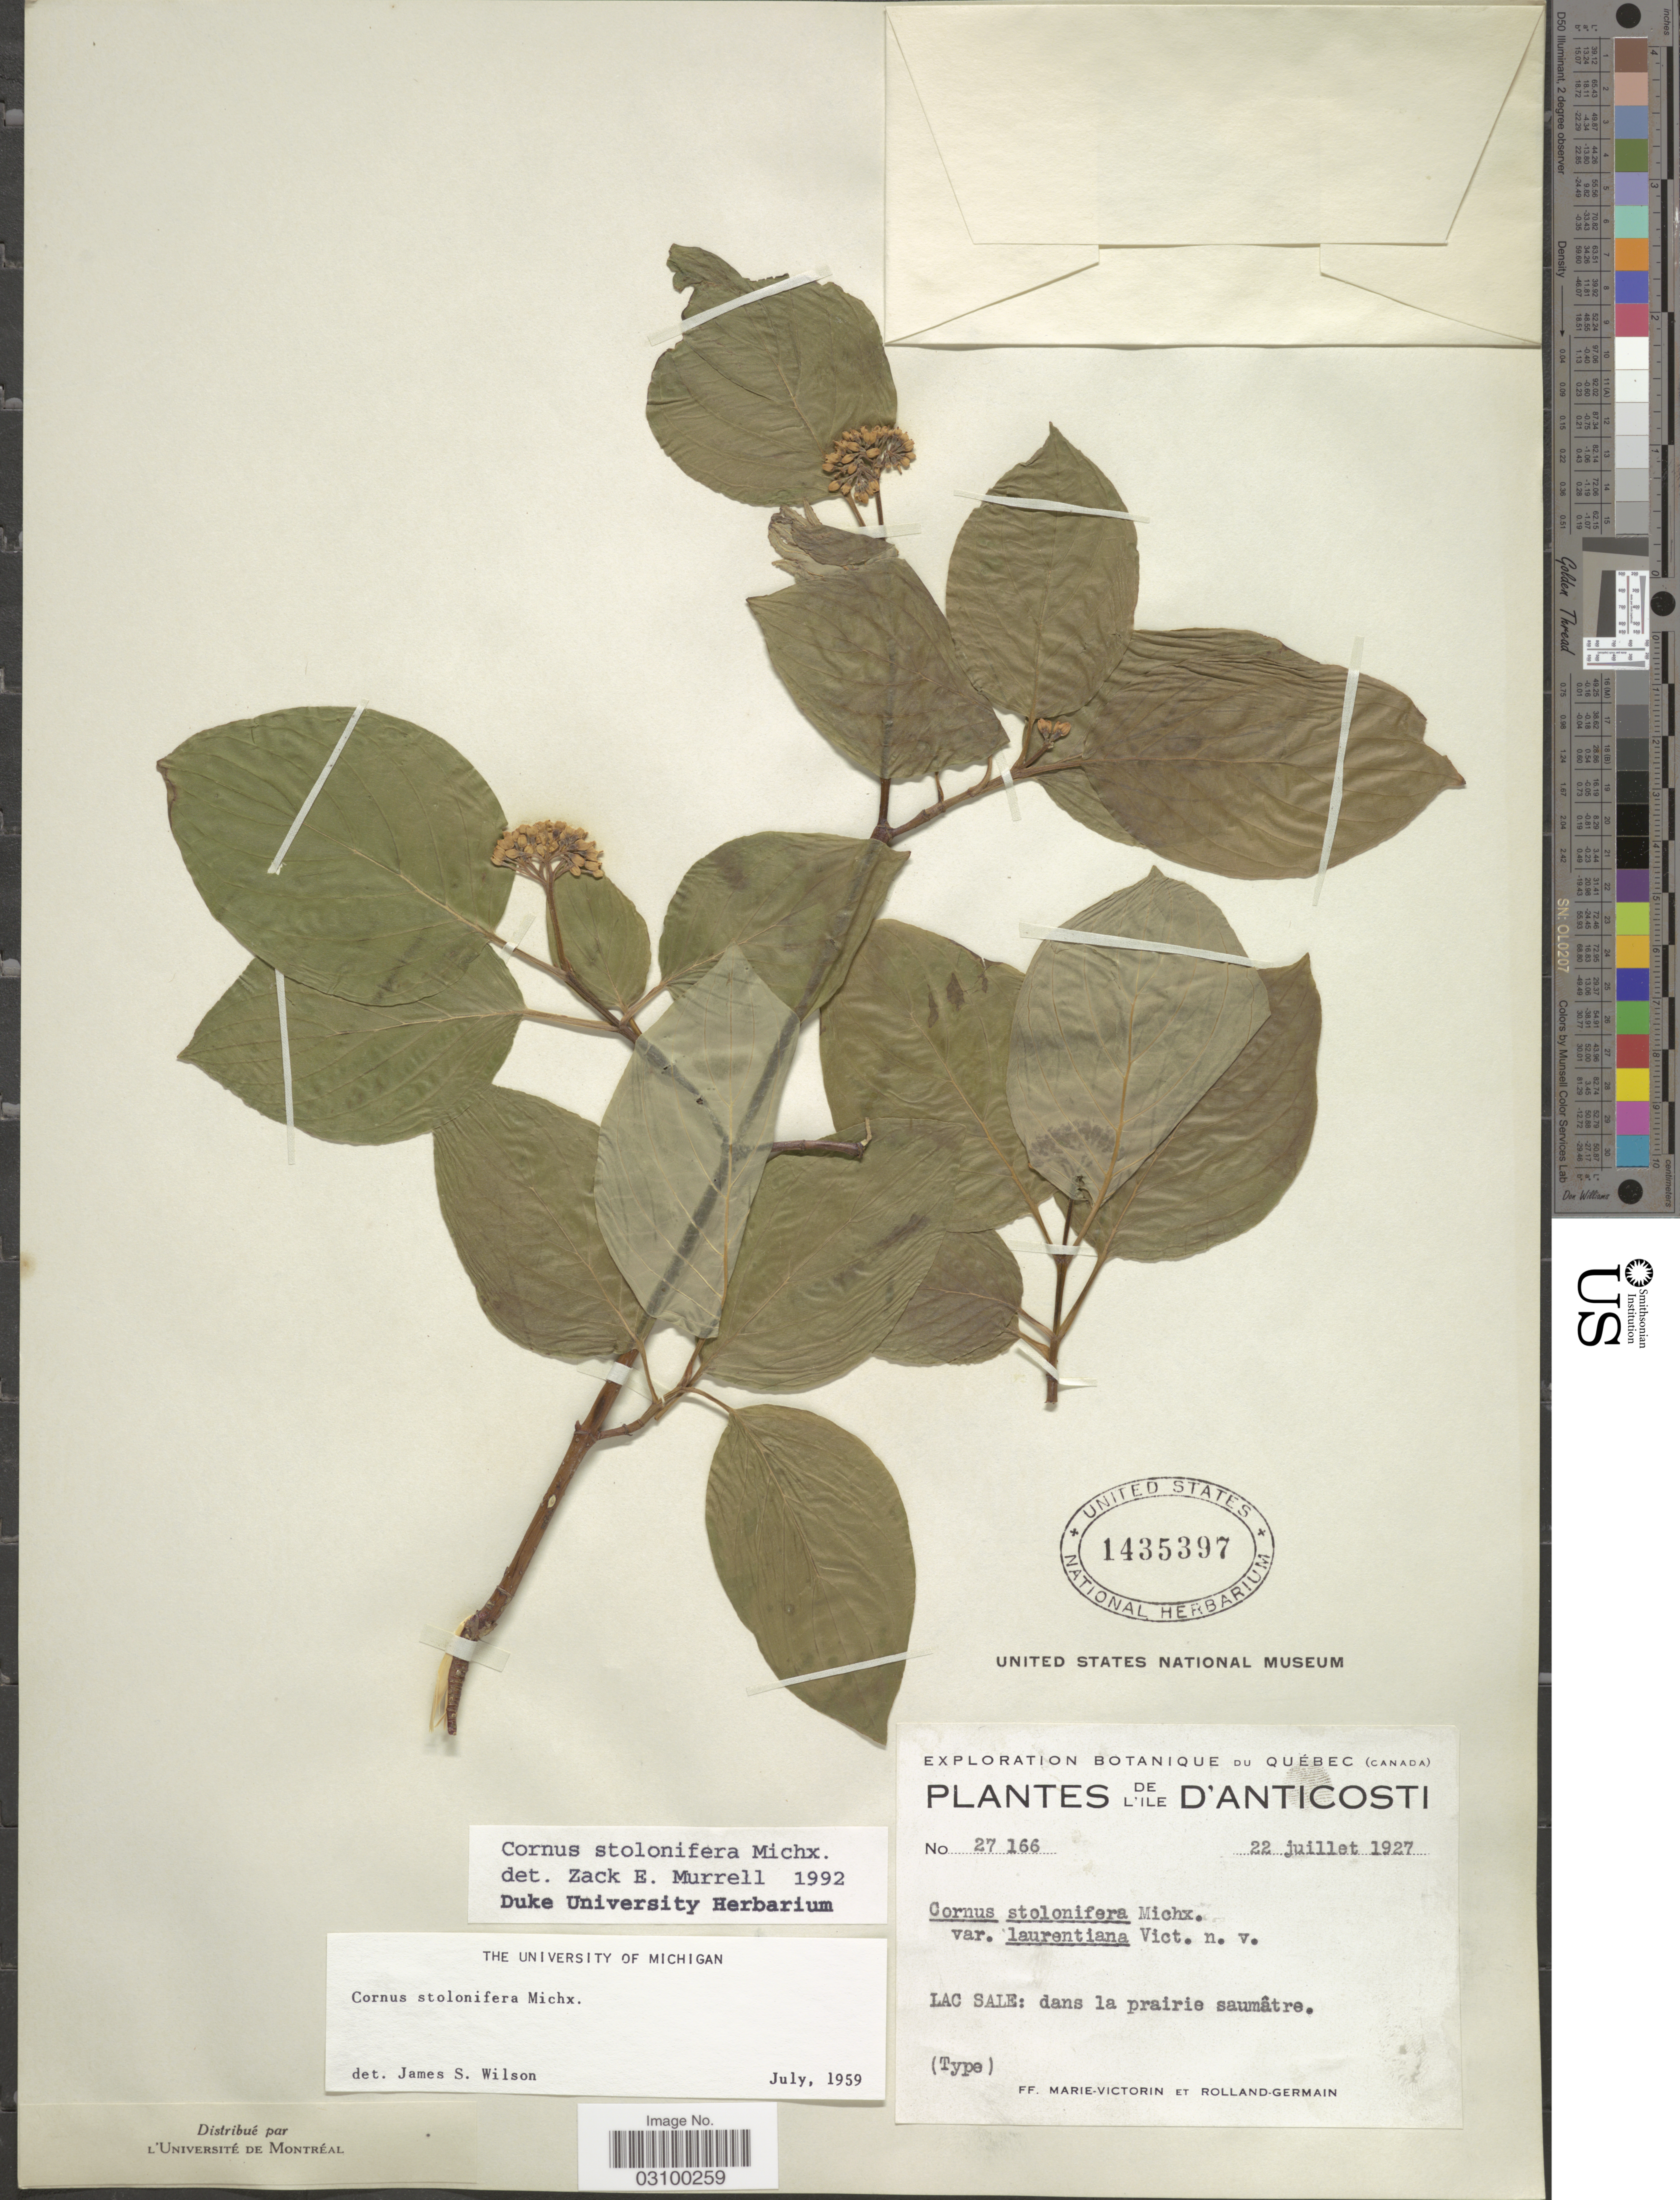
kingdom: Plantae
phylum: Tracheophyta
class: Magnoliopsida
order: Cornales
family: Cornaceae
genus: Cornus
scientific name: Cornus sericea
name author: L.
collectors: F. Marie-Victorin & Rolland-Germain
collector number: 27166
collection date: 1927-07-22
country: Canada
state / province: Quebec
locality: D'Anticosti. Lac Sale.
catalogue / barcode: US 1435397